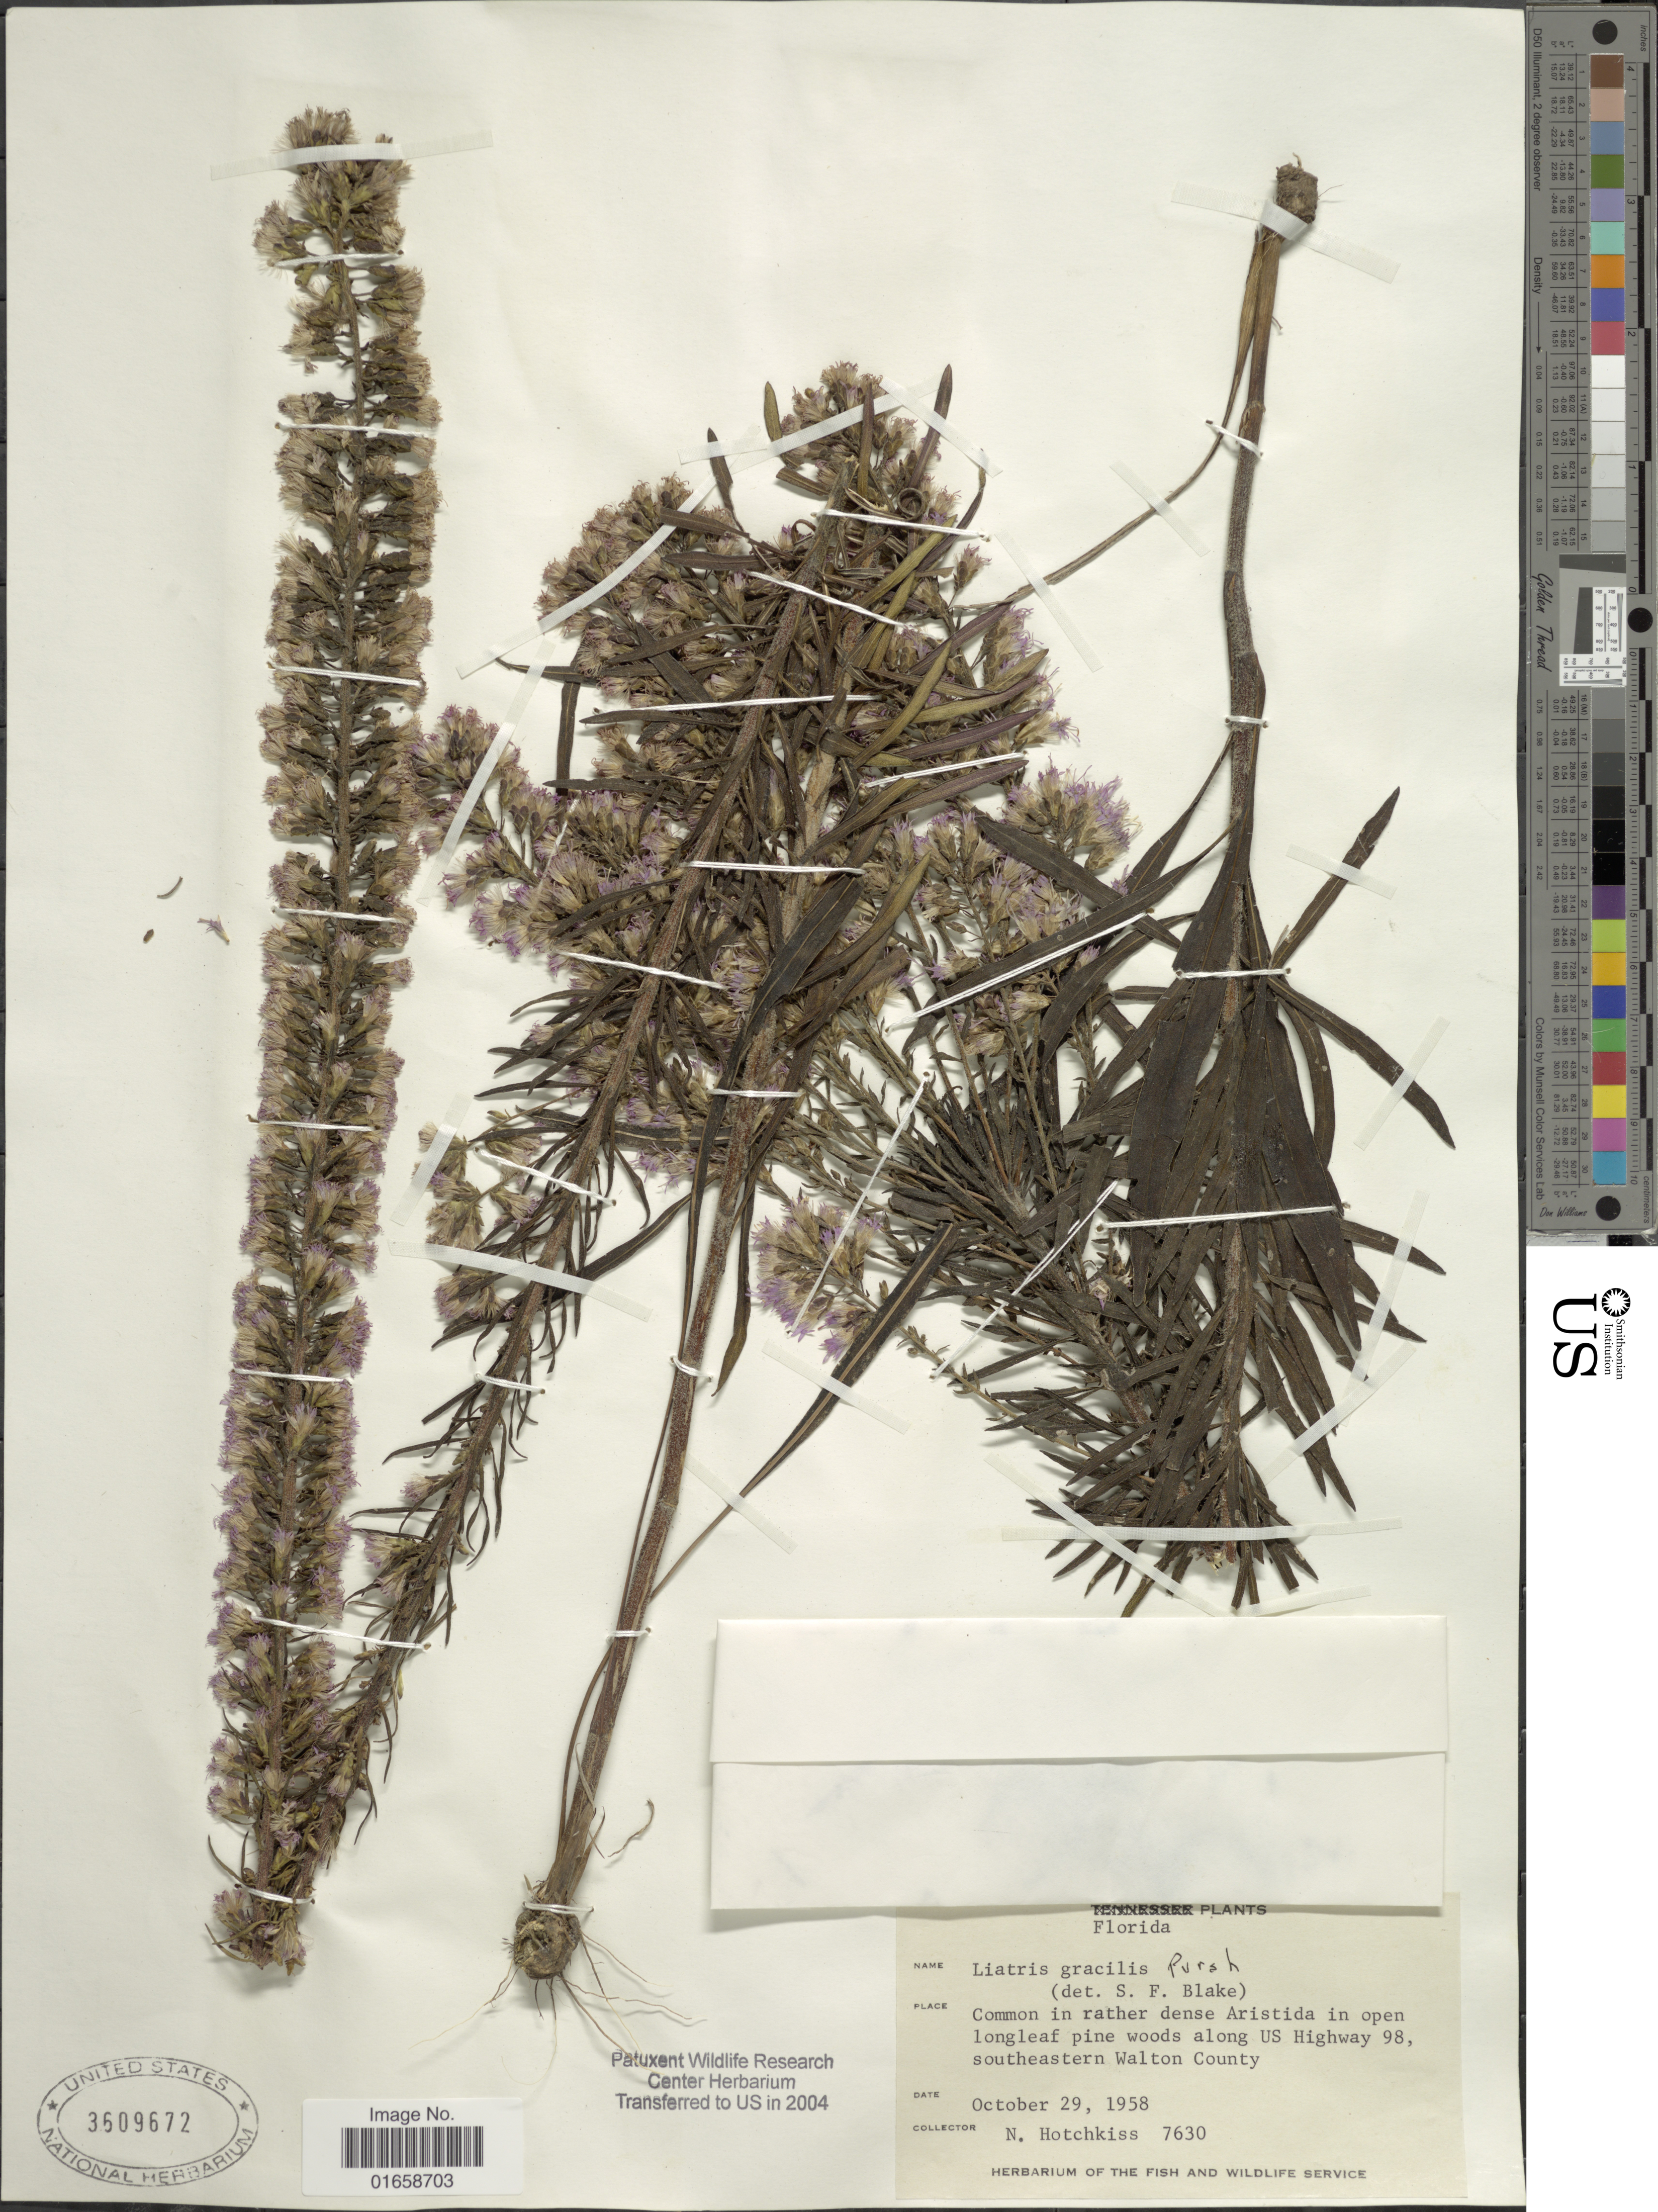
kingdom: Plantae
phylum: Tracheophyta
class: Magnoliopsida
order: Asterales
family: Asteraceae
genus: Liatris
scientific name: Liatris gracilis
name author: Pursh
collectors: N. Hotchkiss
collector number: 7630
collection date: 1958-10-29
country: United States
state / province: Florida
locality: Common in rather dense Aristida in open longleaf pine woods along US Highway 98, southeastern Walton County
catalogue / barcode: US 3509672